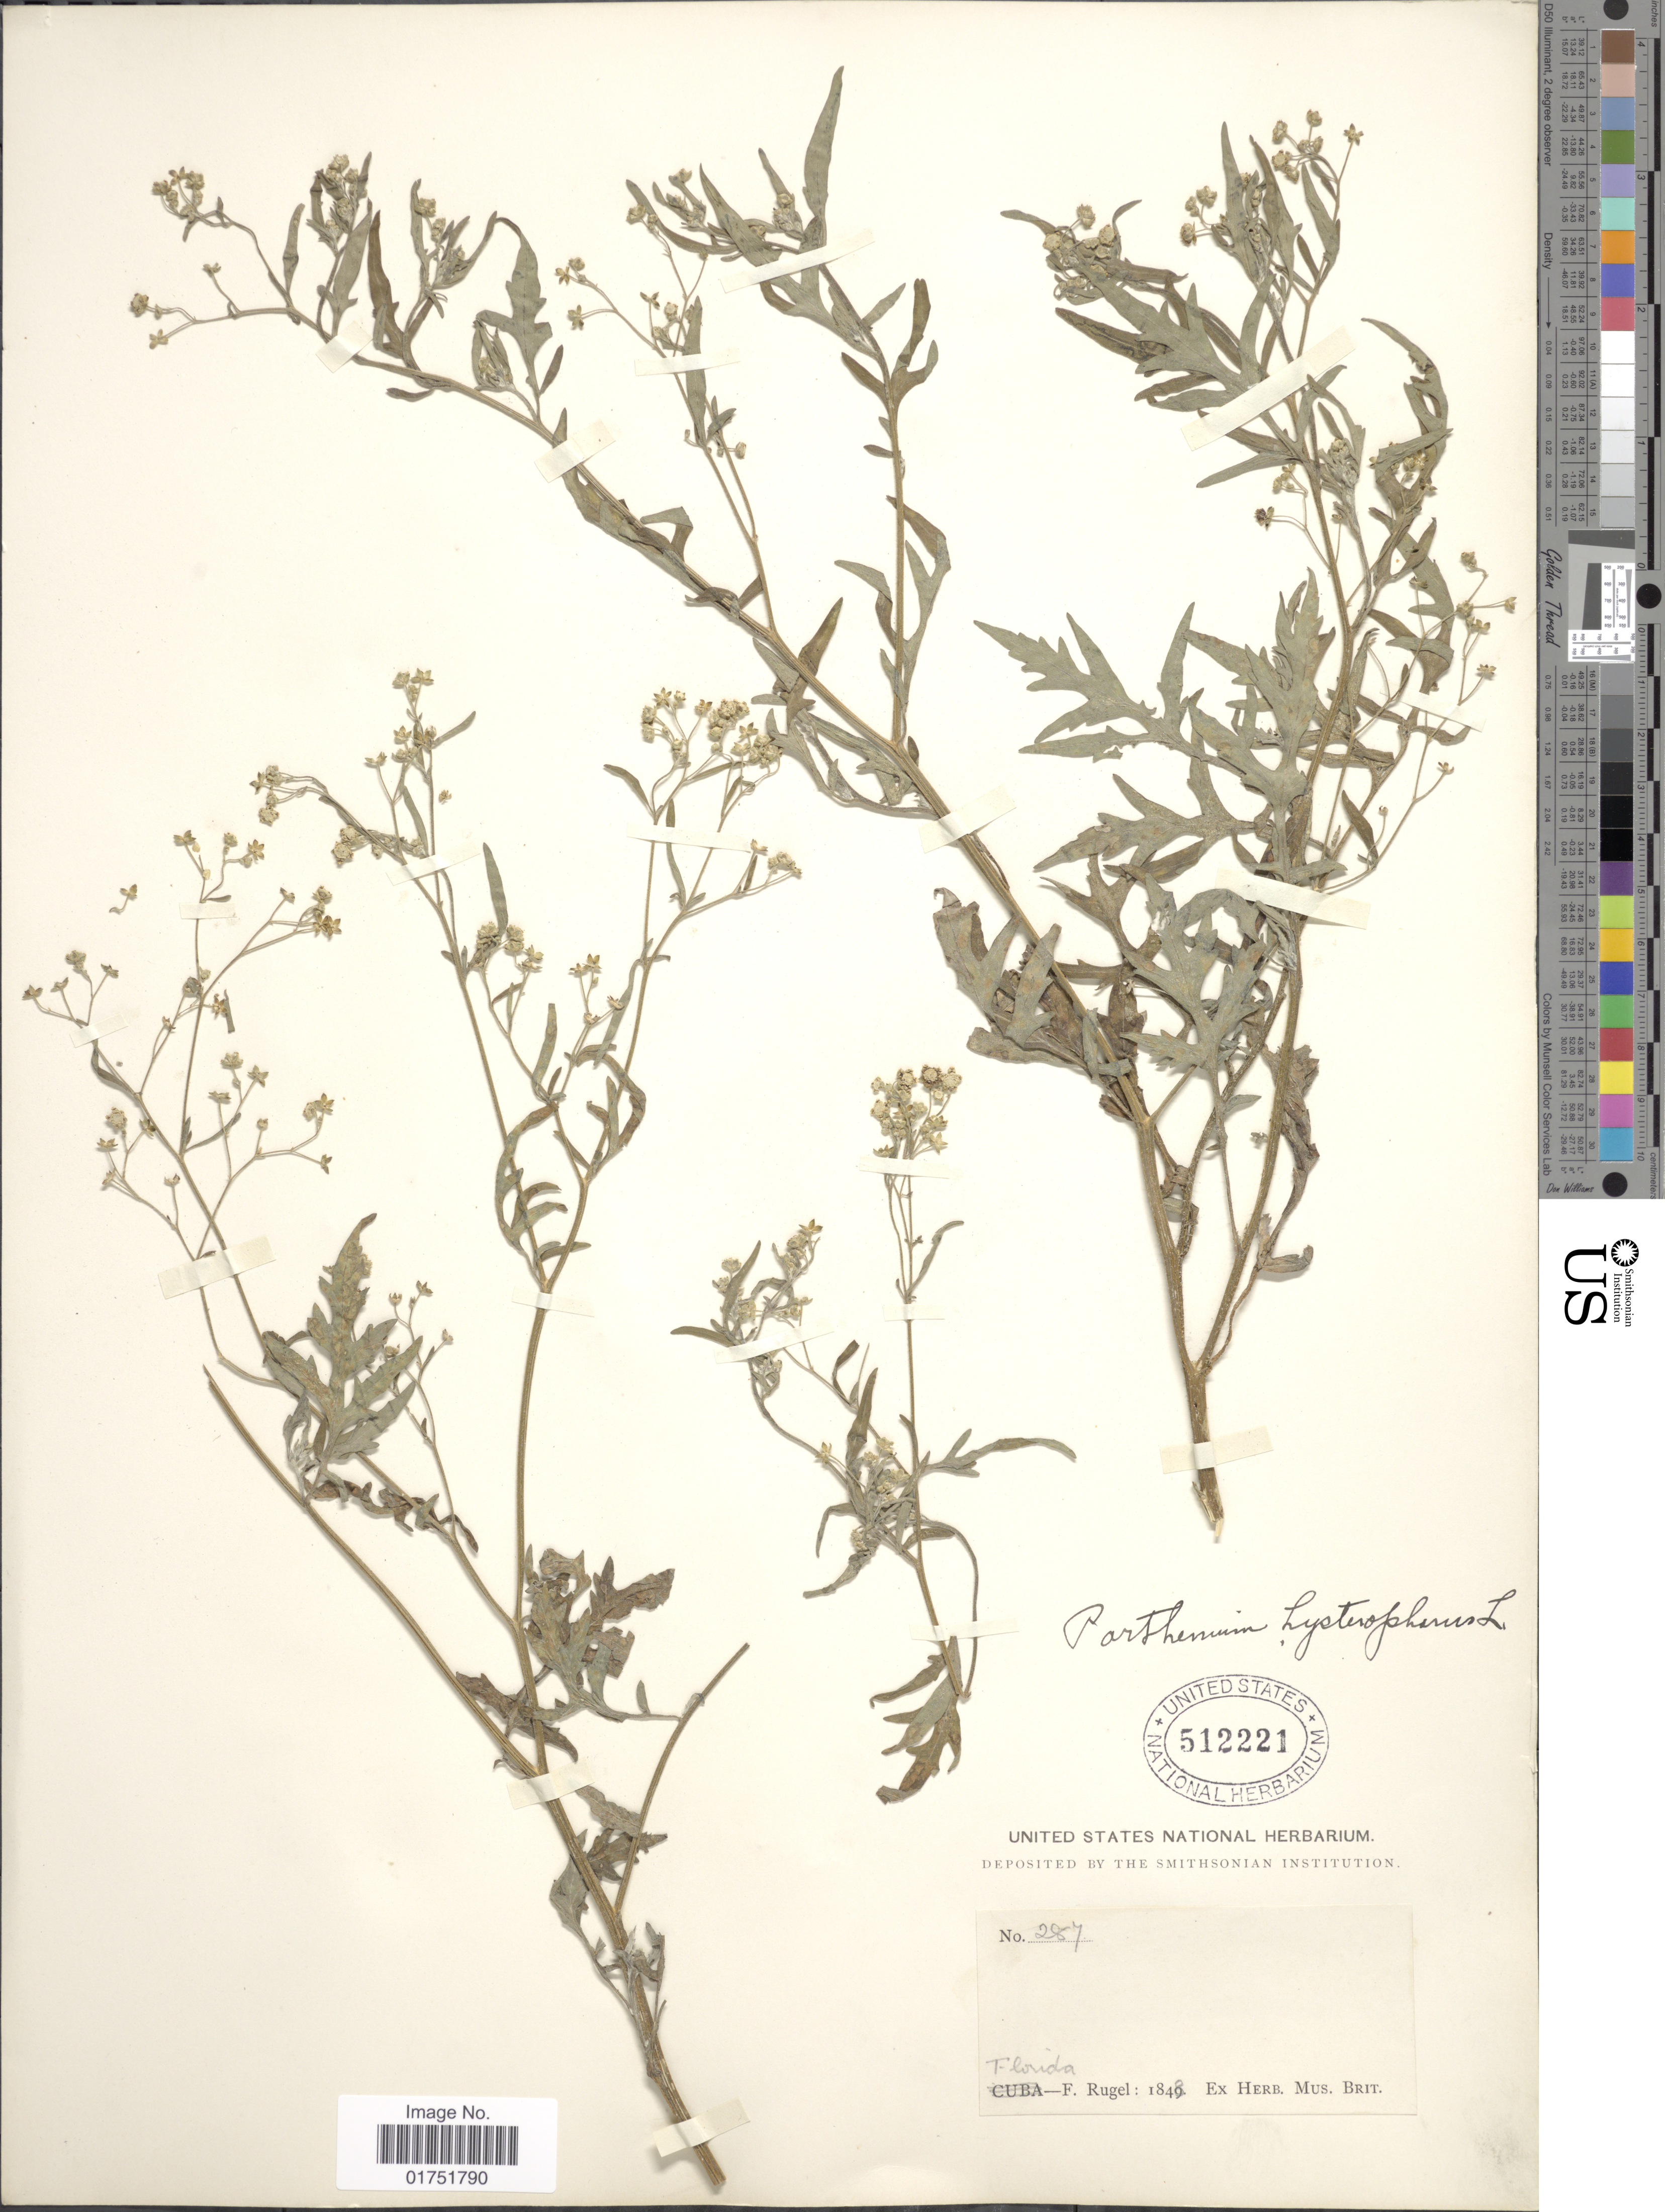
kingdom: Plantae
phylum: Tracheophyta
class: Magnoliopsida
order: Asterales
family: Asteraceae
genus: Parthenium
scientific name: Parthenium hysterophorus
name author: L.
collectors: F. Rugel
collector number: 287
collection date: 1848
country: United States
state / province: Florida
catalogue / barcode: US 512221